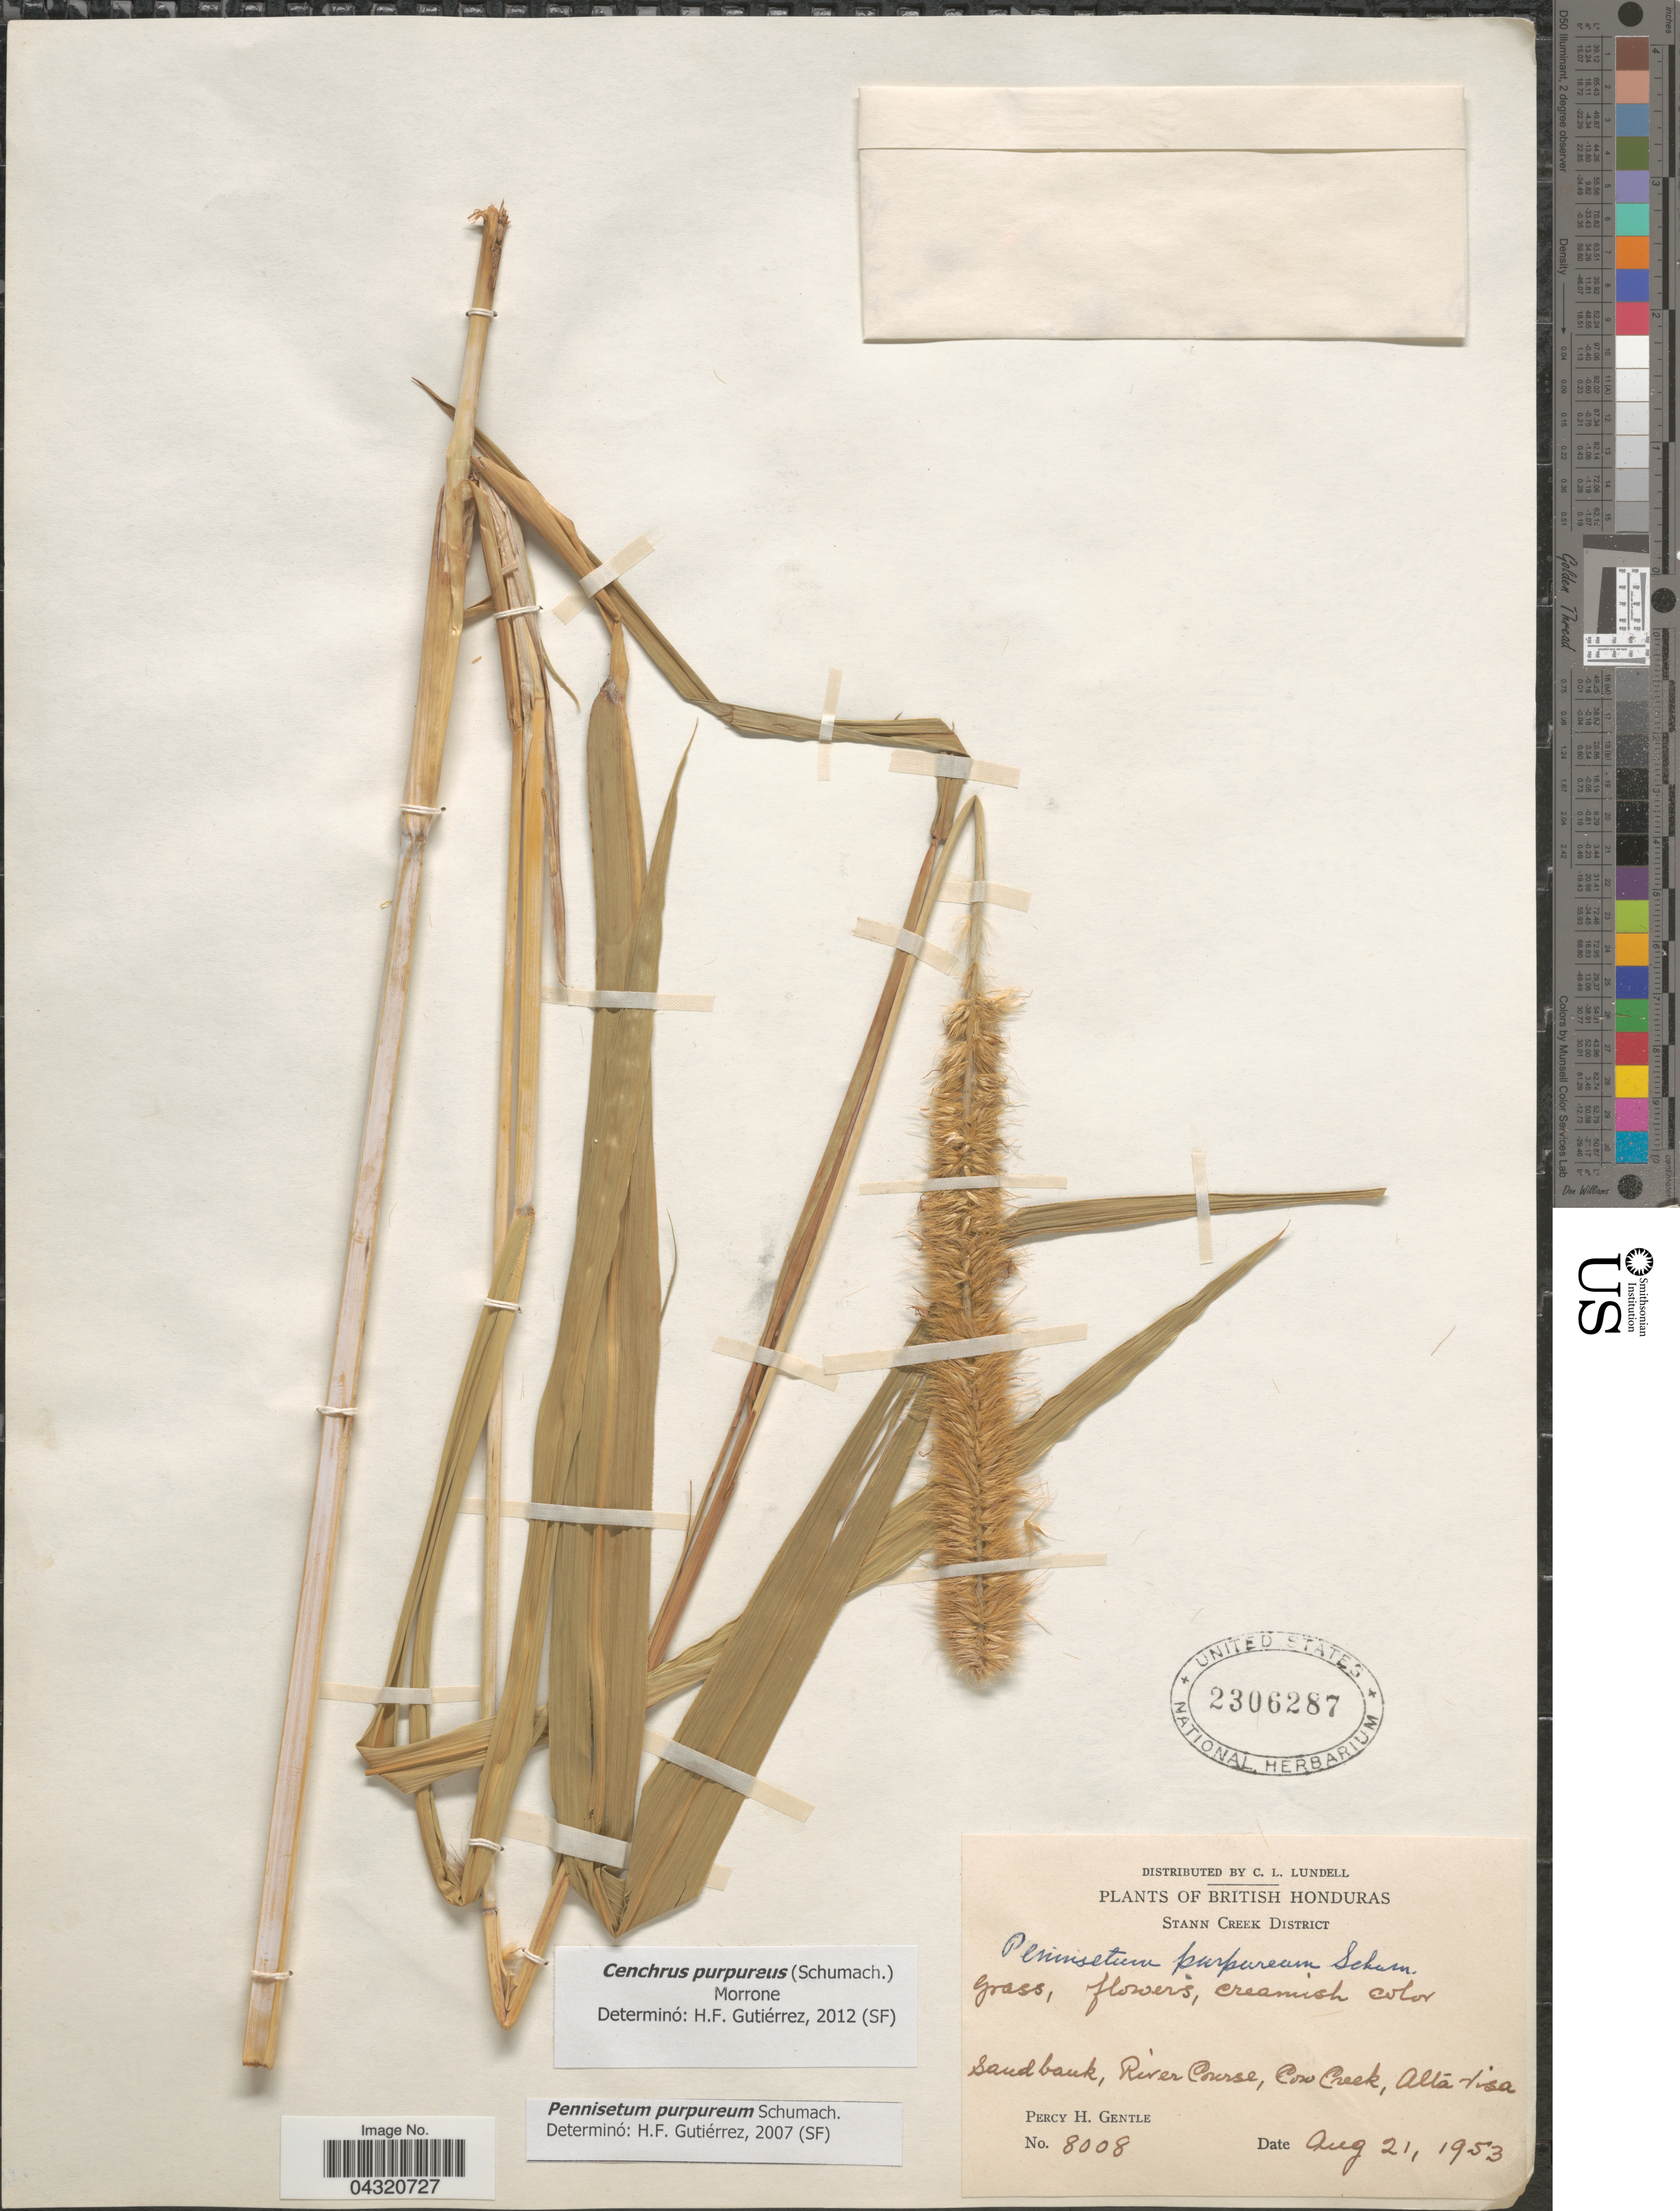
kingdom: Plantae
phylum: Tracheophyta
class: Liliopsida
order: Poales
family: Poaceae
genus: Cenchrus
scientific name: Cenchrus purpureus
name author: (Schumach.) Morrone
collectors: P. H. Gentle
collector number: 8008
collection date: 1953-08-21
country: Belize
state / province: Stann Creek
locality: British Honduras. Stann Creek District. Sand bank, River Course, Cow Creek, Alta Visa.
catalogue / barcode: US 2306287